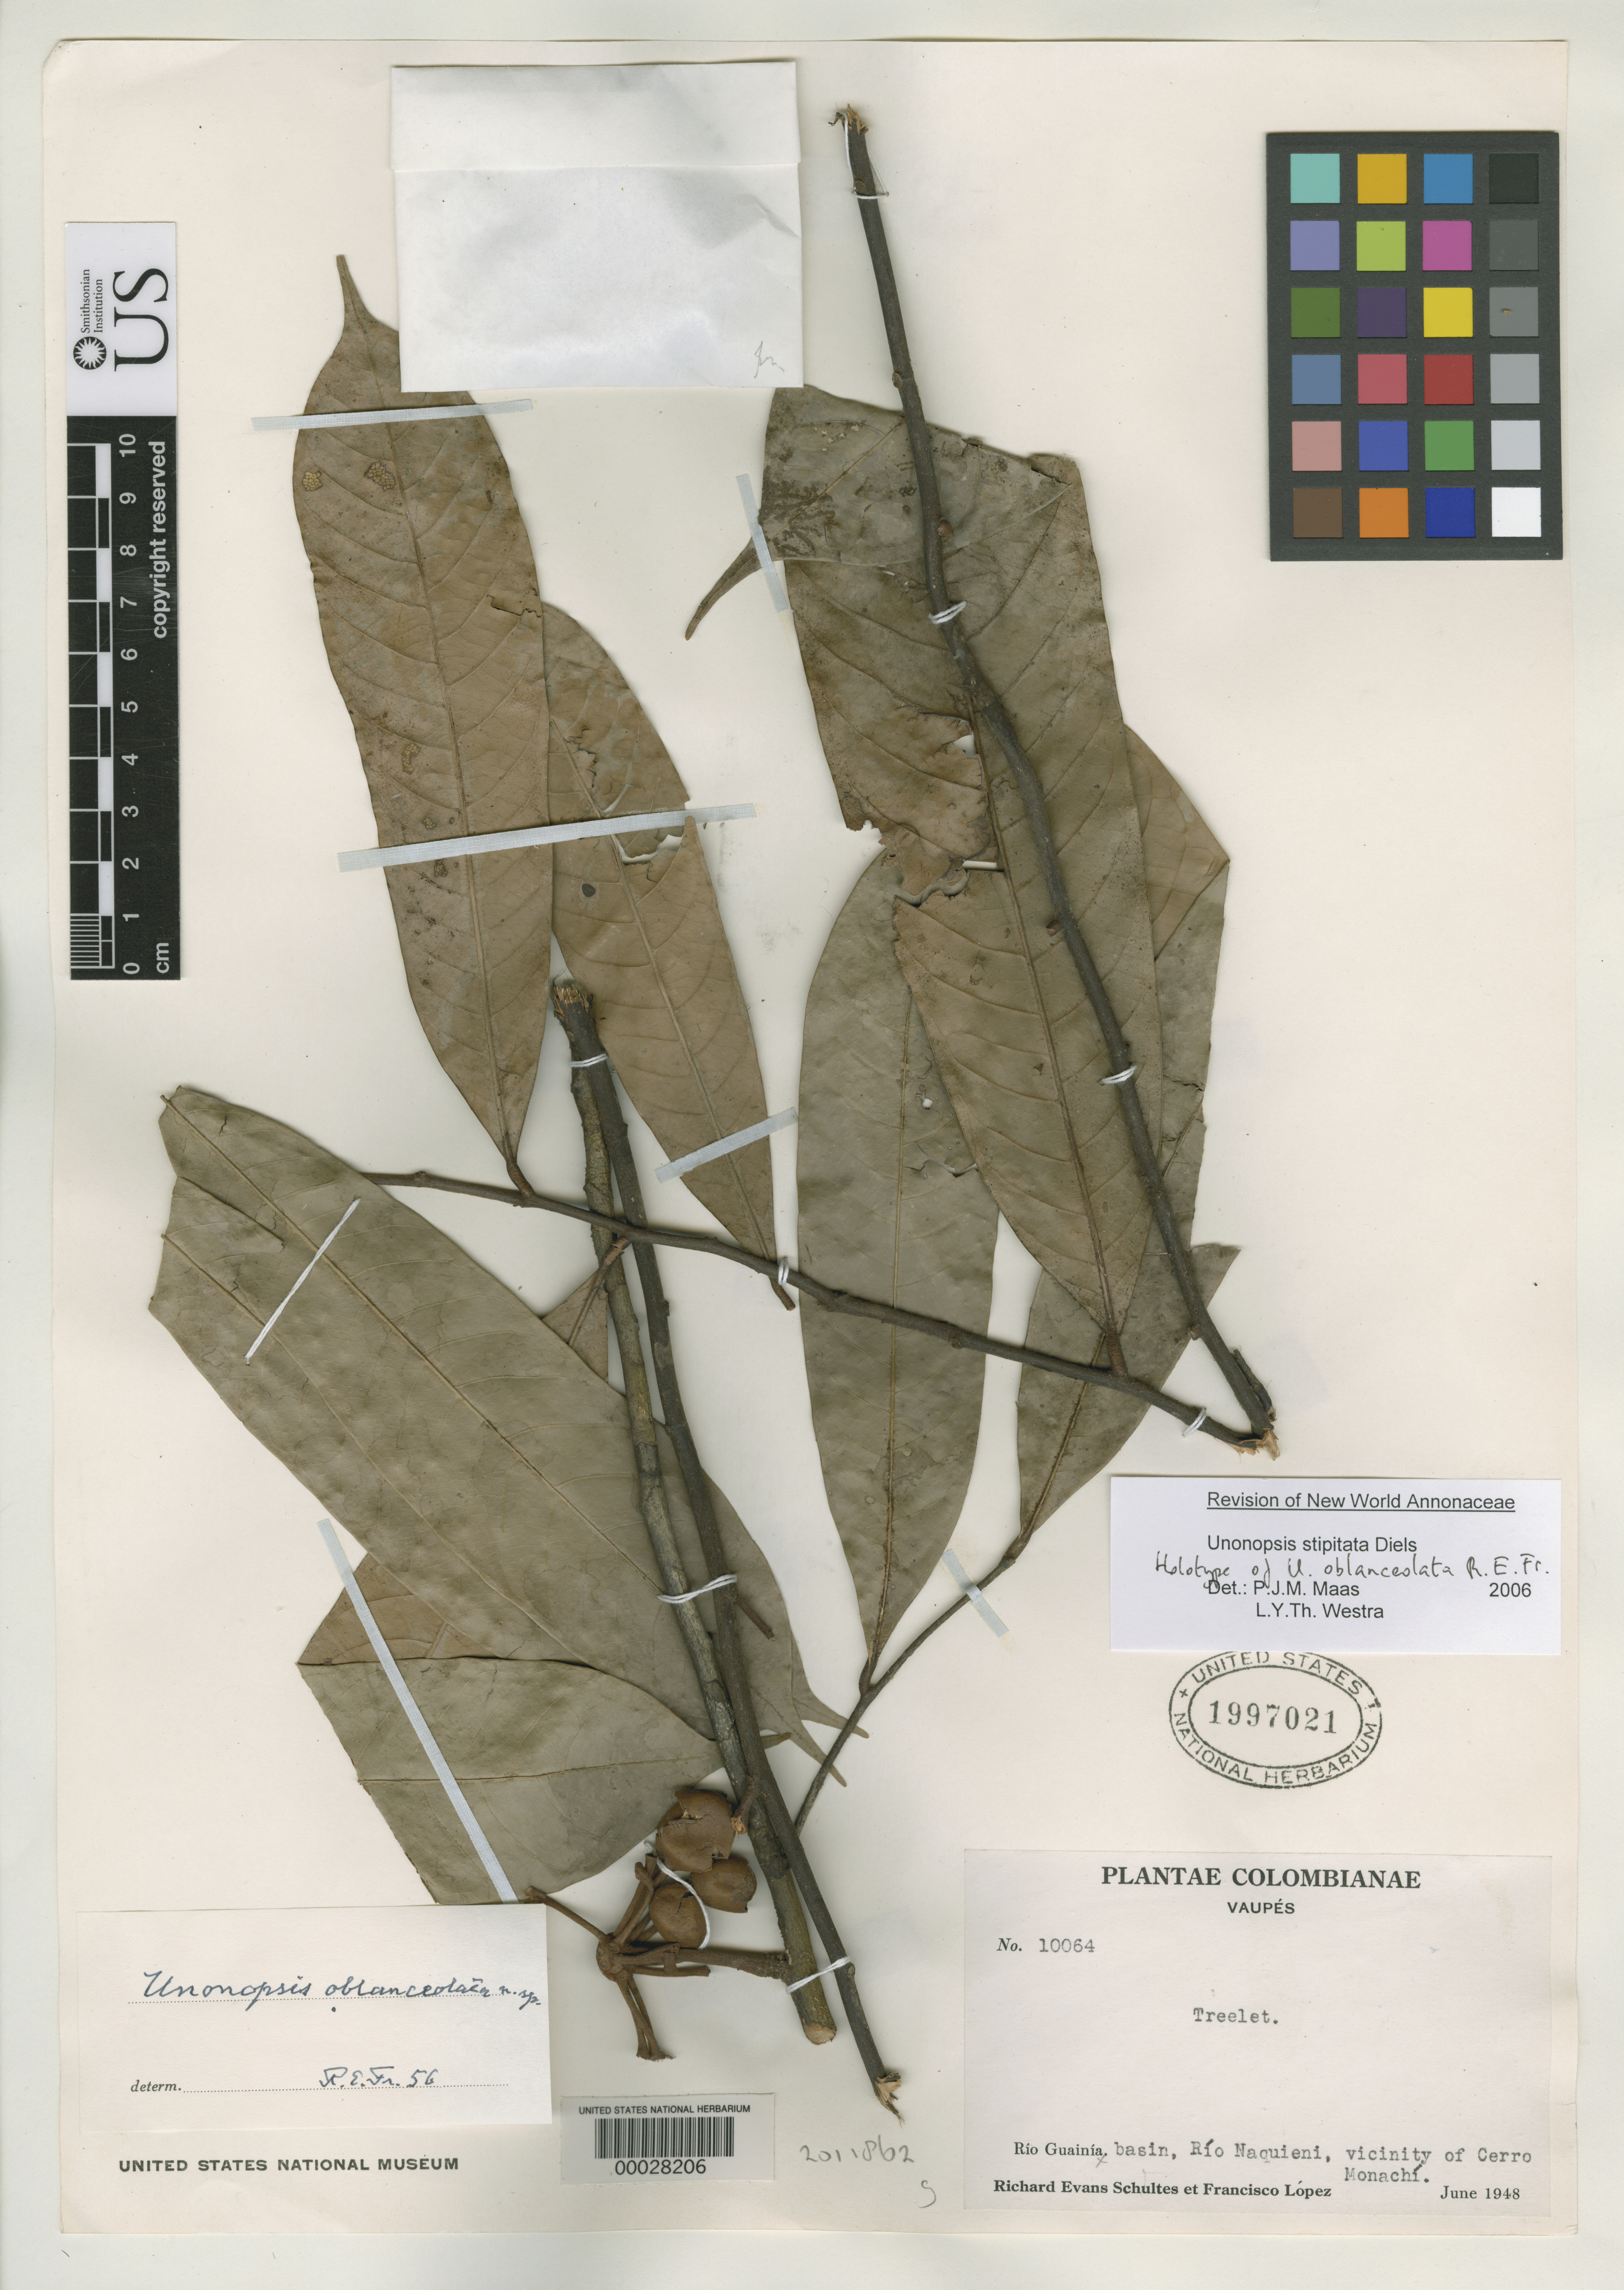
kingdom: Plantae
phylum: Tracheophyta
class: Magnoliopsida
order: Magnoliales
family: Annonaceae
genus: Unonopsis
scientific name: Unonopsis oblanceolata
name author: R.E. Fr.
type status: Holotype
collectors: R. E. Schultes & F. Lopéz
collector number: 10064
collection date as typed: Jun 1948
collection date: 1948-06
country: Colombia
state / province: Vaupés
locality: Rio Guainia Basin, Rio Naquieni, vicinity of Cerro Monachi.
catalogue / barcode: US 1997021